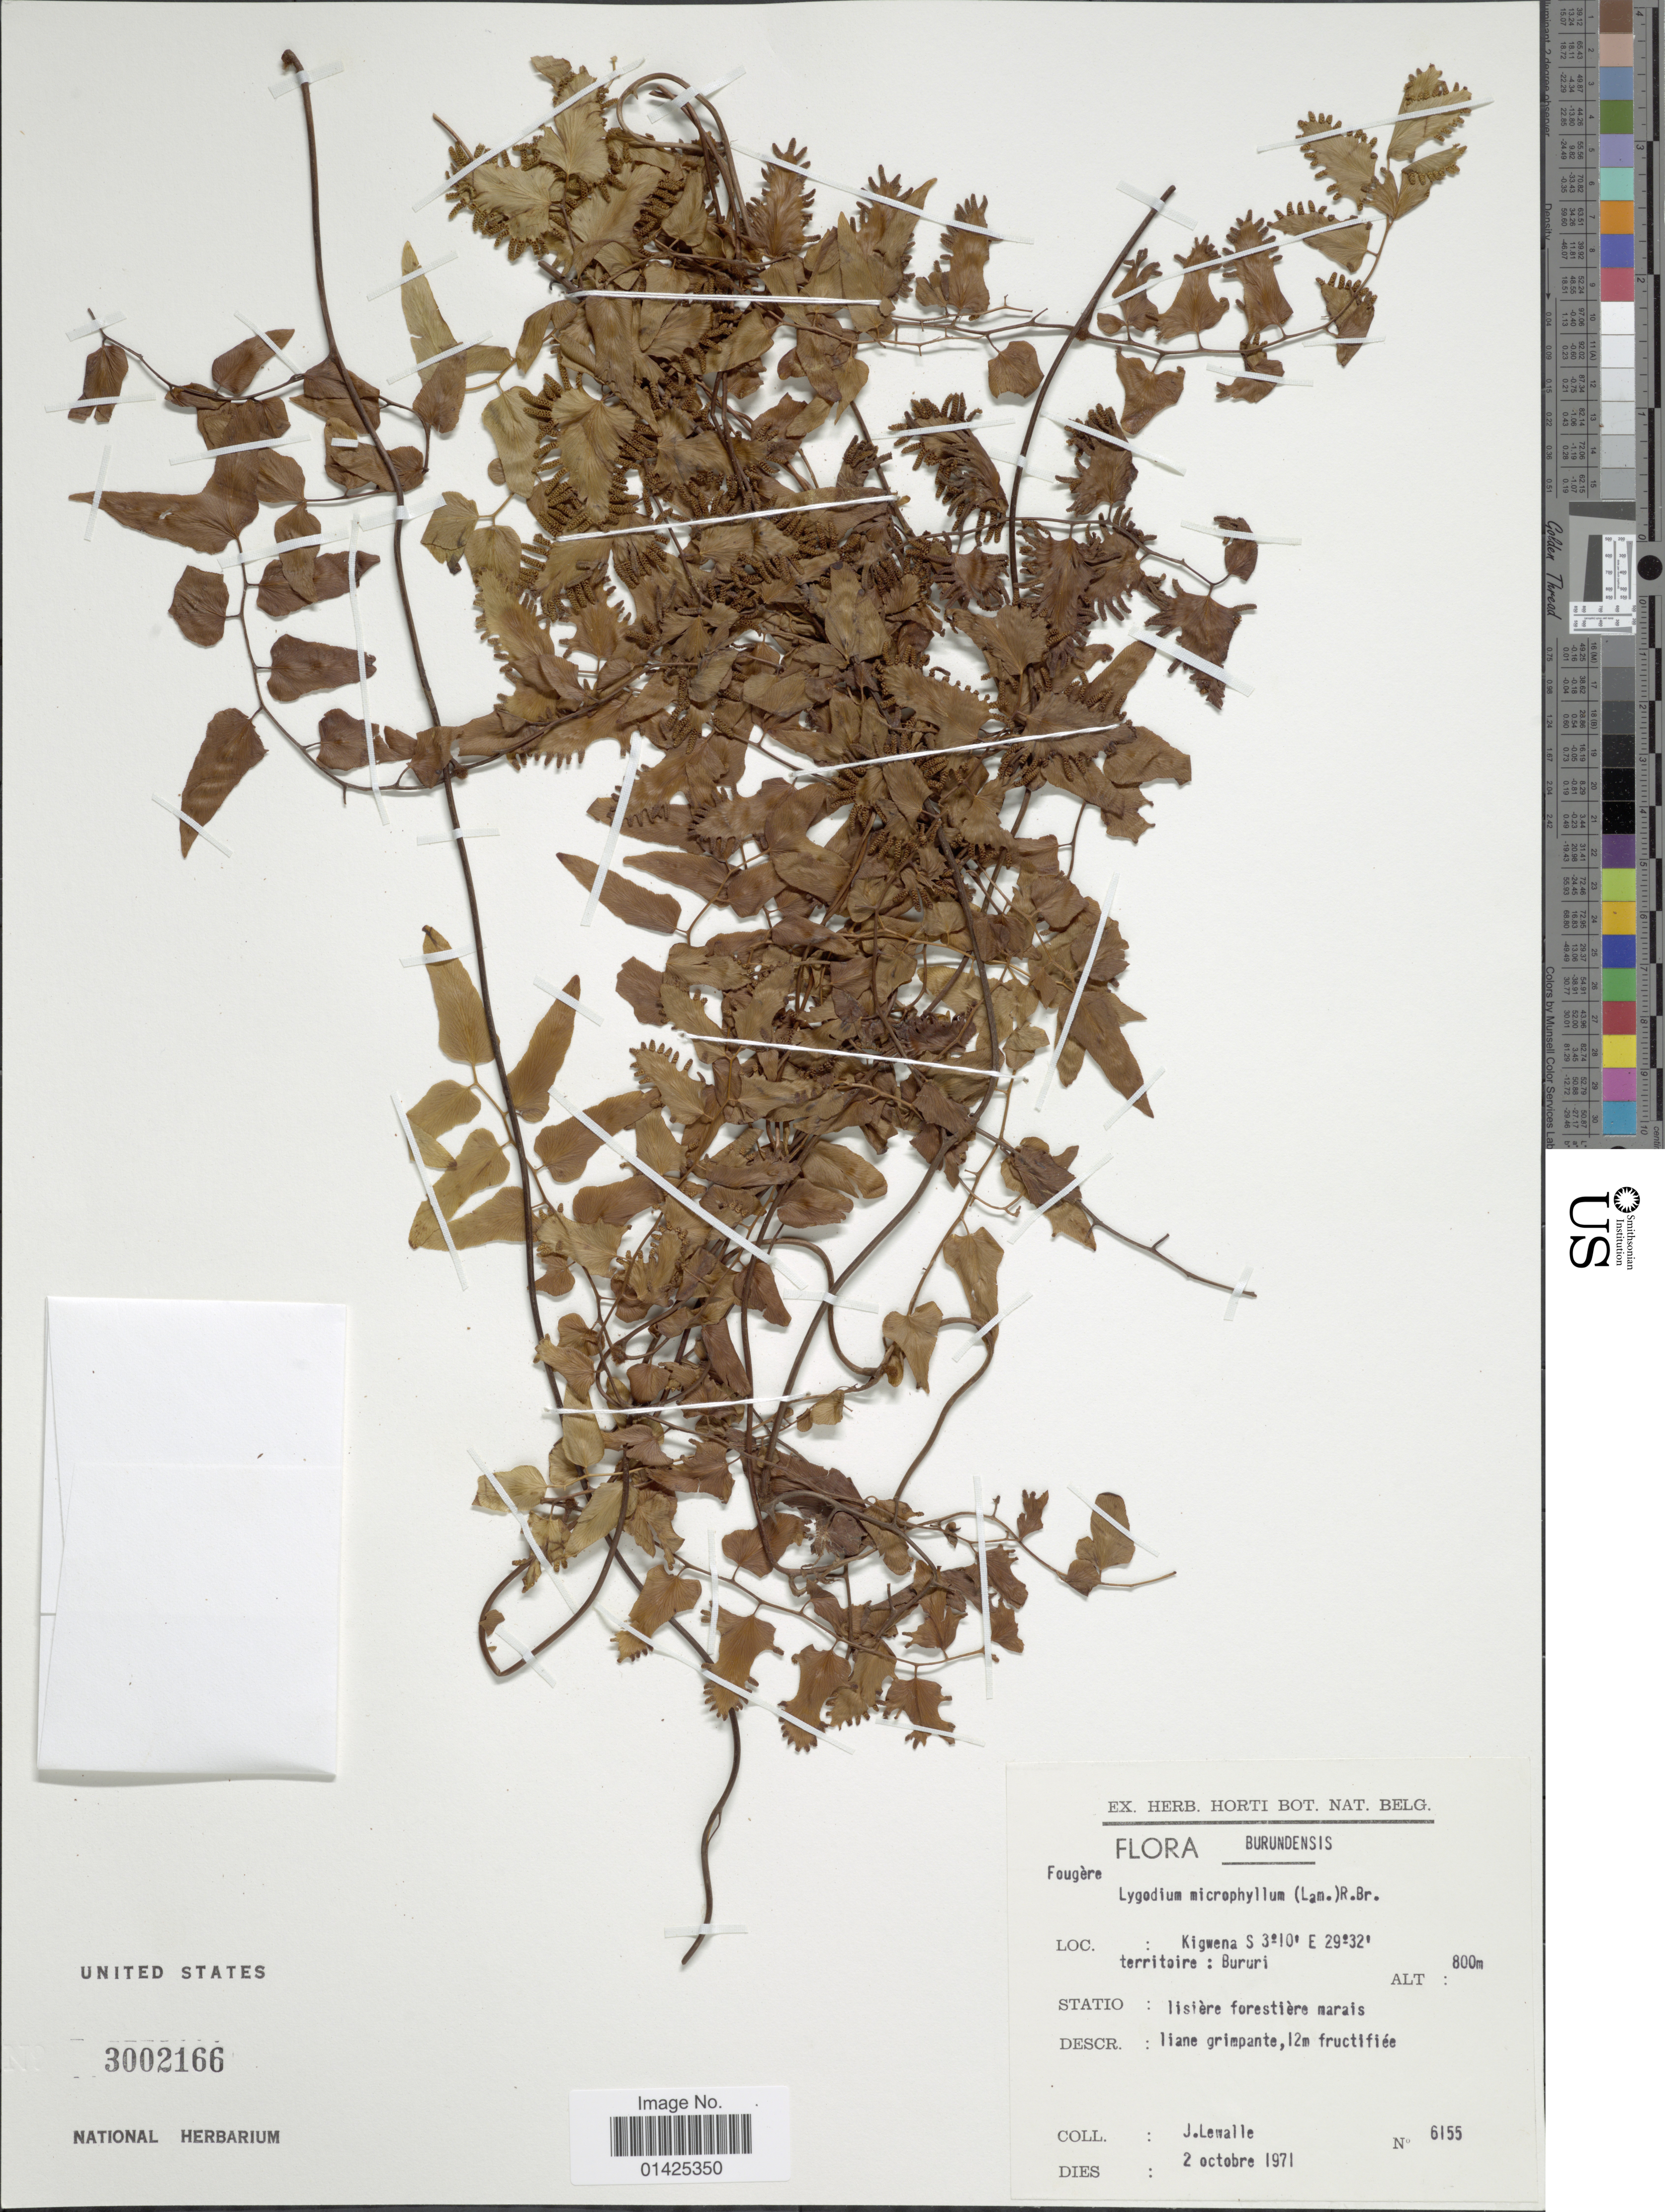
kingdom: Plantae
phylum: Tracheophyta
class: Polypodiopsida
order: Schizaeales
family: Lygodiaceae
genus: Lygodium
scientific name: Lygodium microphyllum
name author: (Cav.) R. Br.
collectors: J. Lewalle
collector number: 6155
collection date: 1971-10-02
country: Burundi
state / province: Bururi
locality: Burundensis, Kigwena .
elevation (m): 800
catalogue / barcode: US 3002166